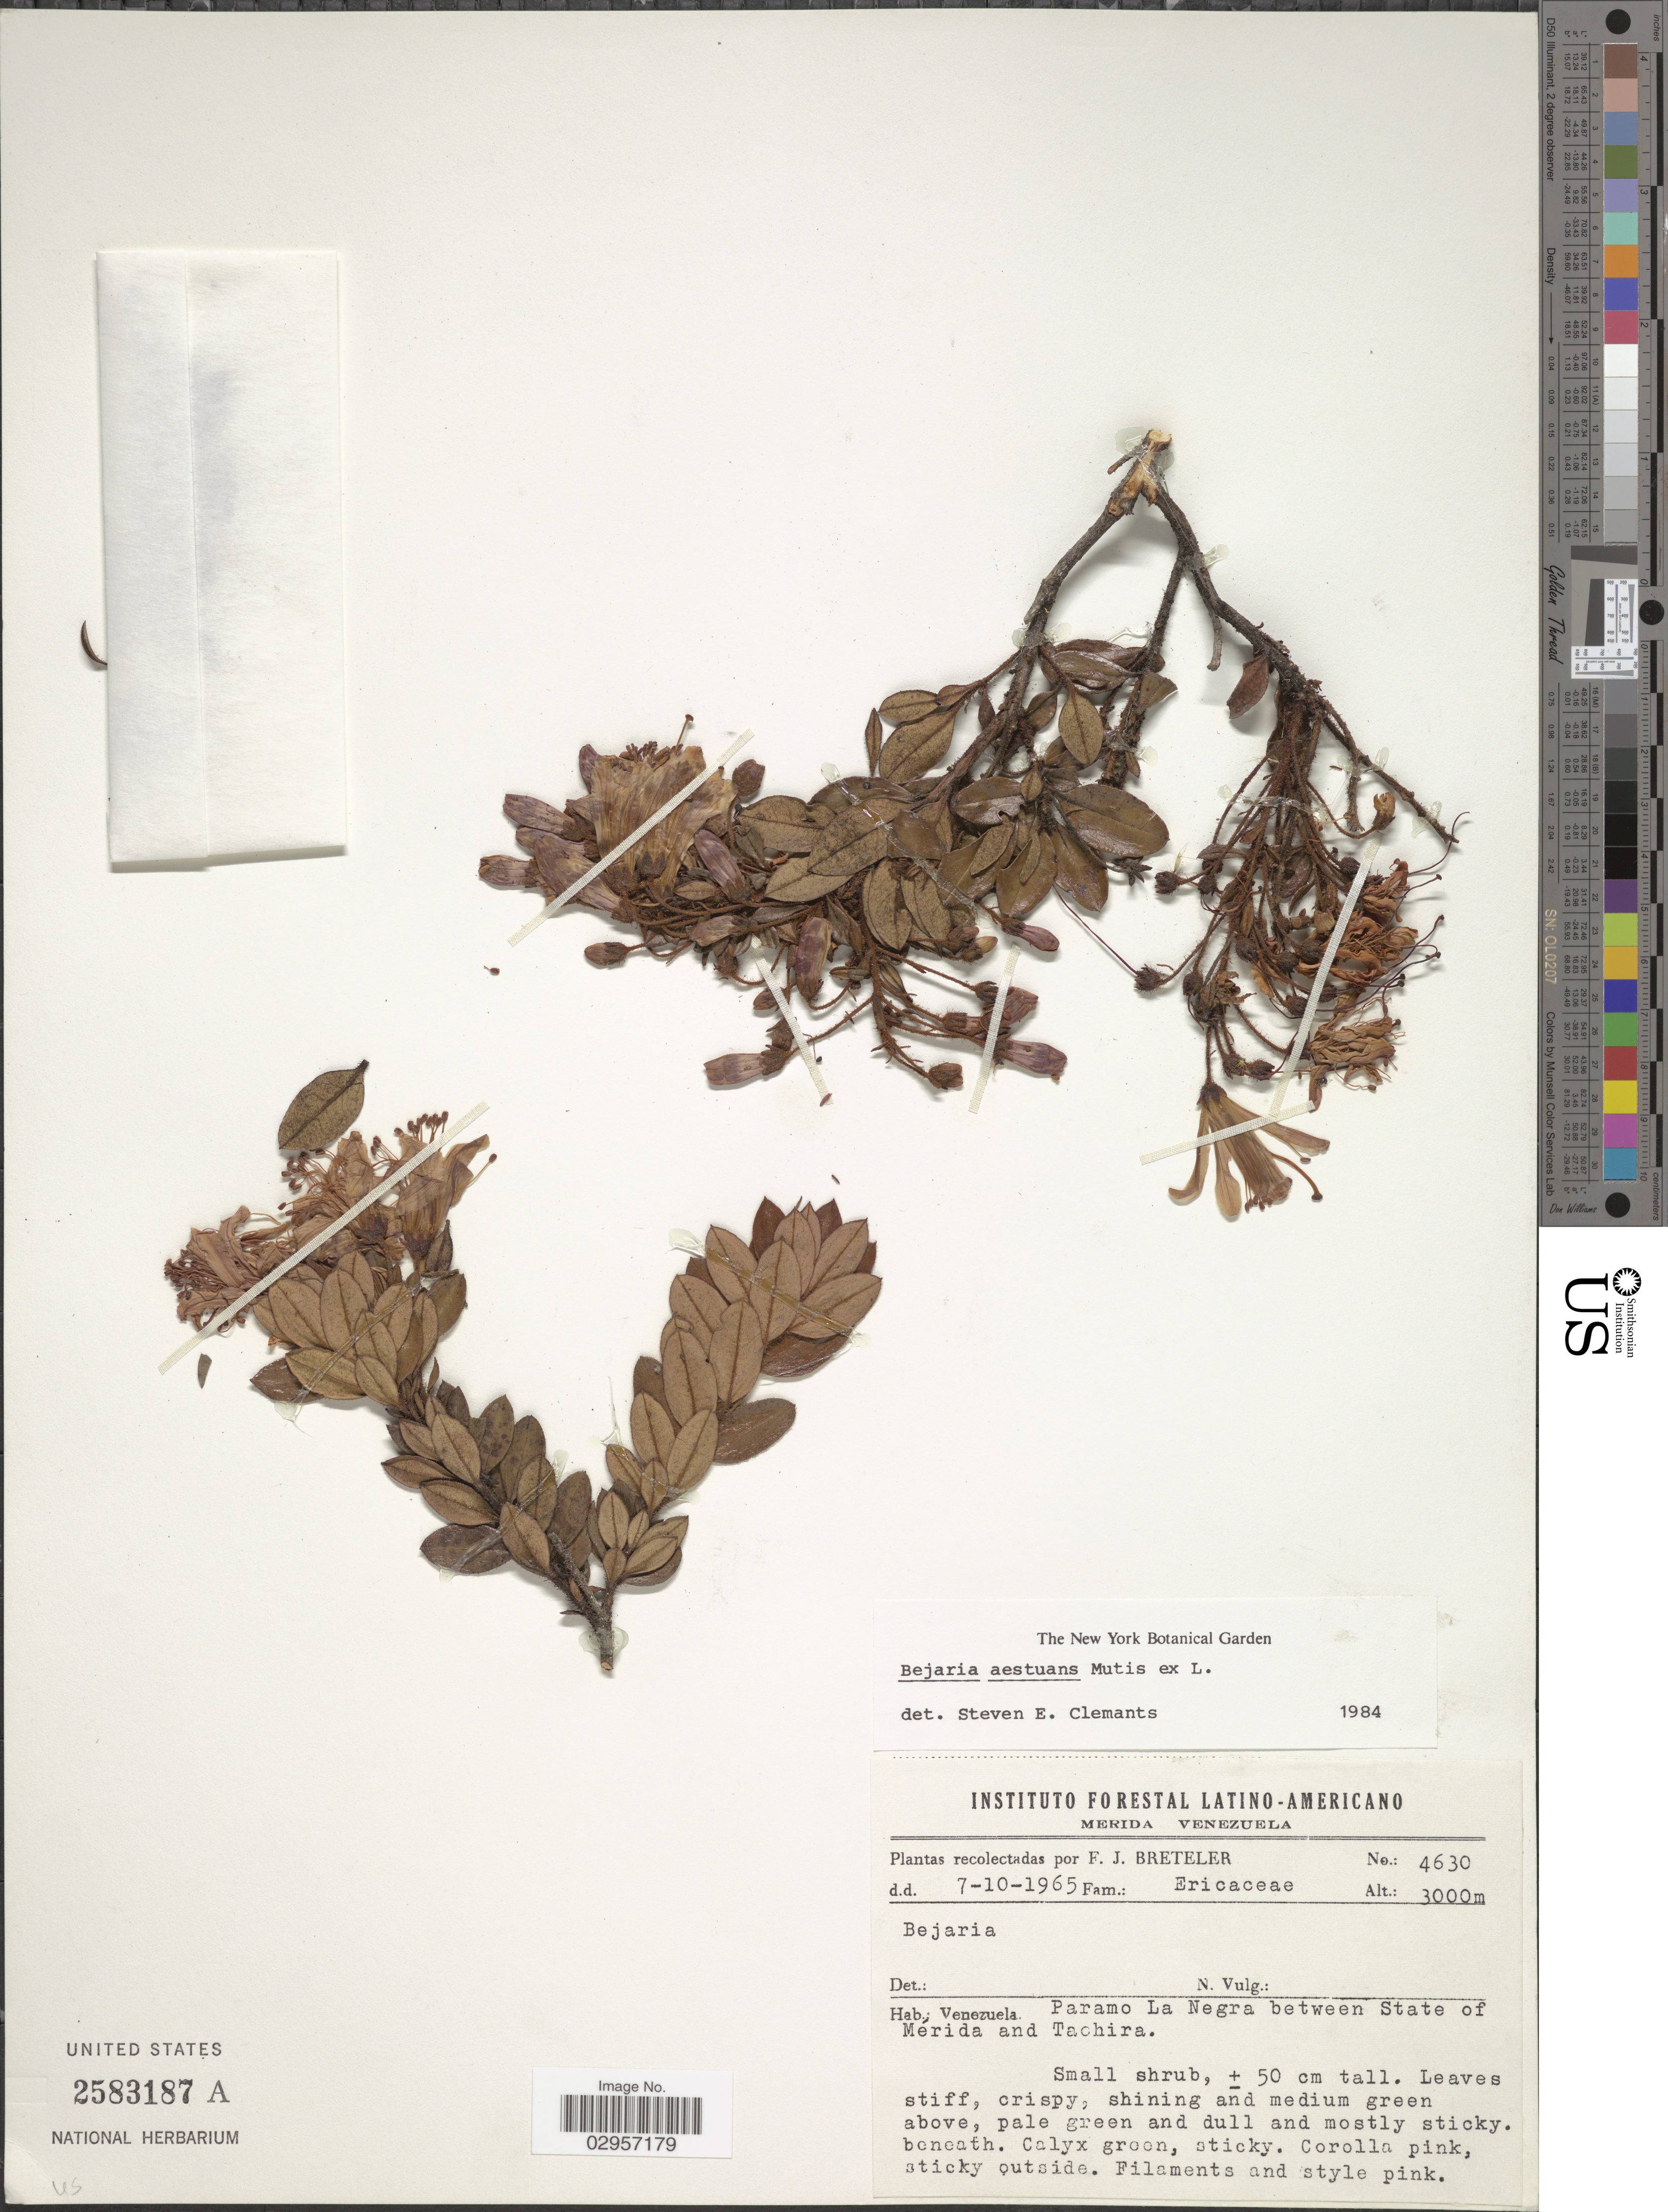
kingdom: Plantae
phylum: Tracheophyta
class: Magnoliopsida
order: Ericales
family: Ericaceae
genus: Befaria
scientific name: Befaria aestuans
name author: Mutis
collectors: F. J. Breteler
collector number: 4630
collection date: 1965-10-07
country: Venezuela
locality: Paramo La Negra between State of Merida and Tachira.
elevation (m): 3000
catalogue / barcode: US 2583187A